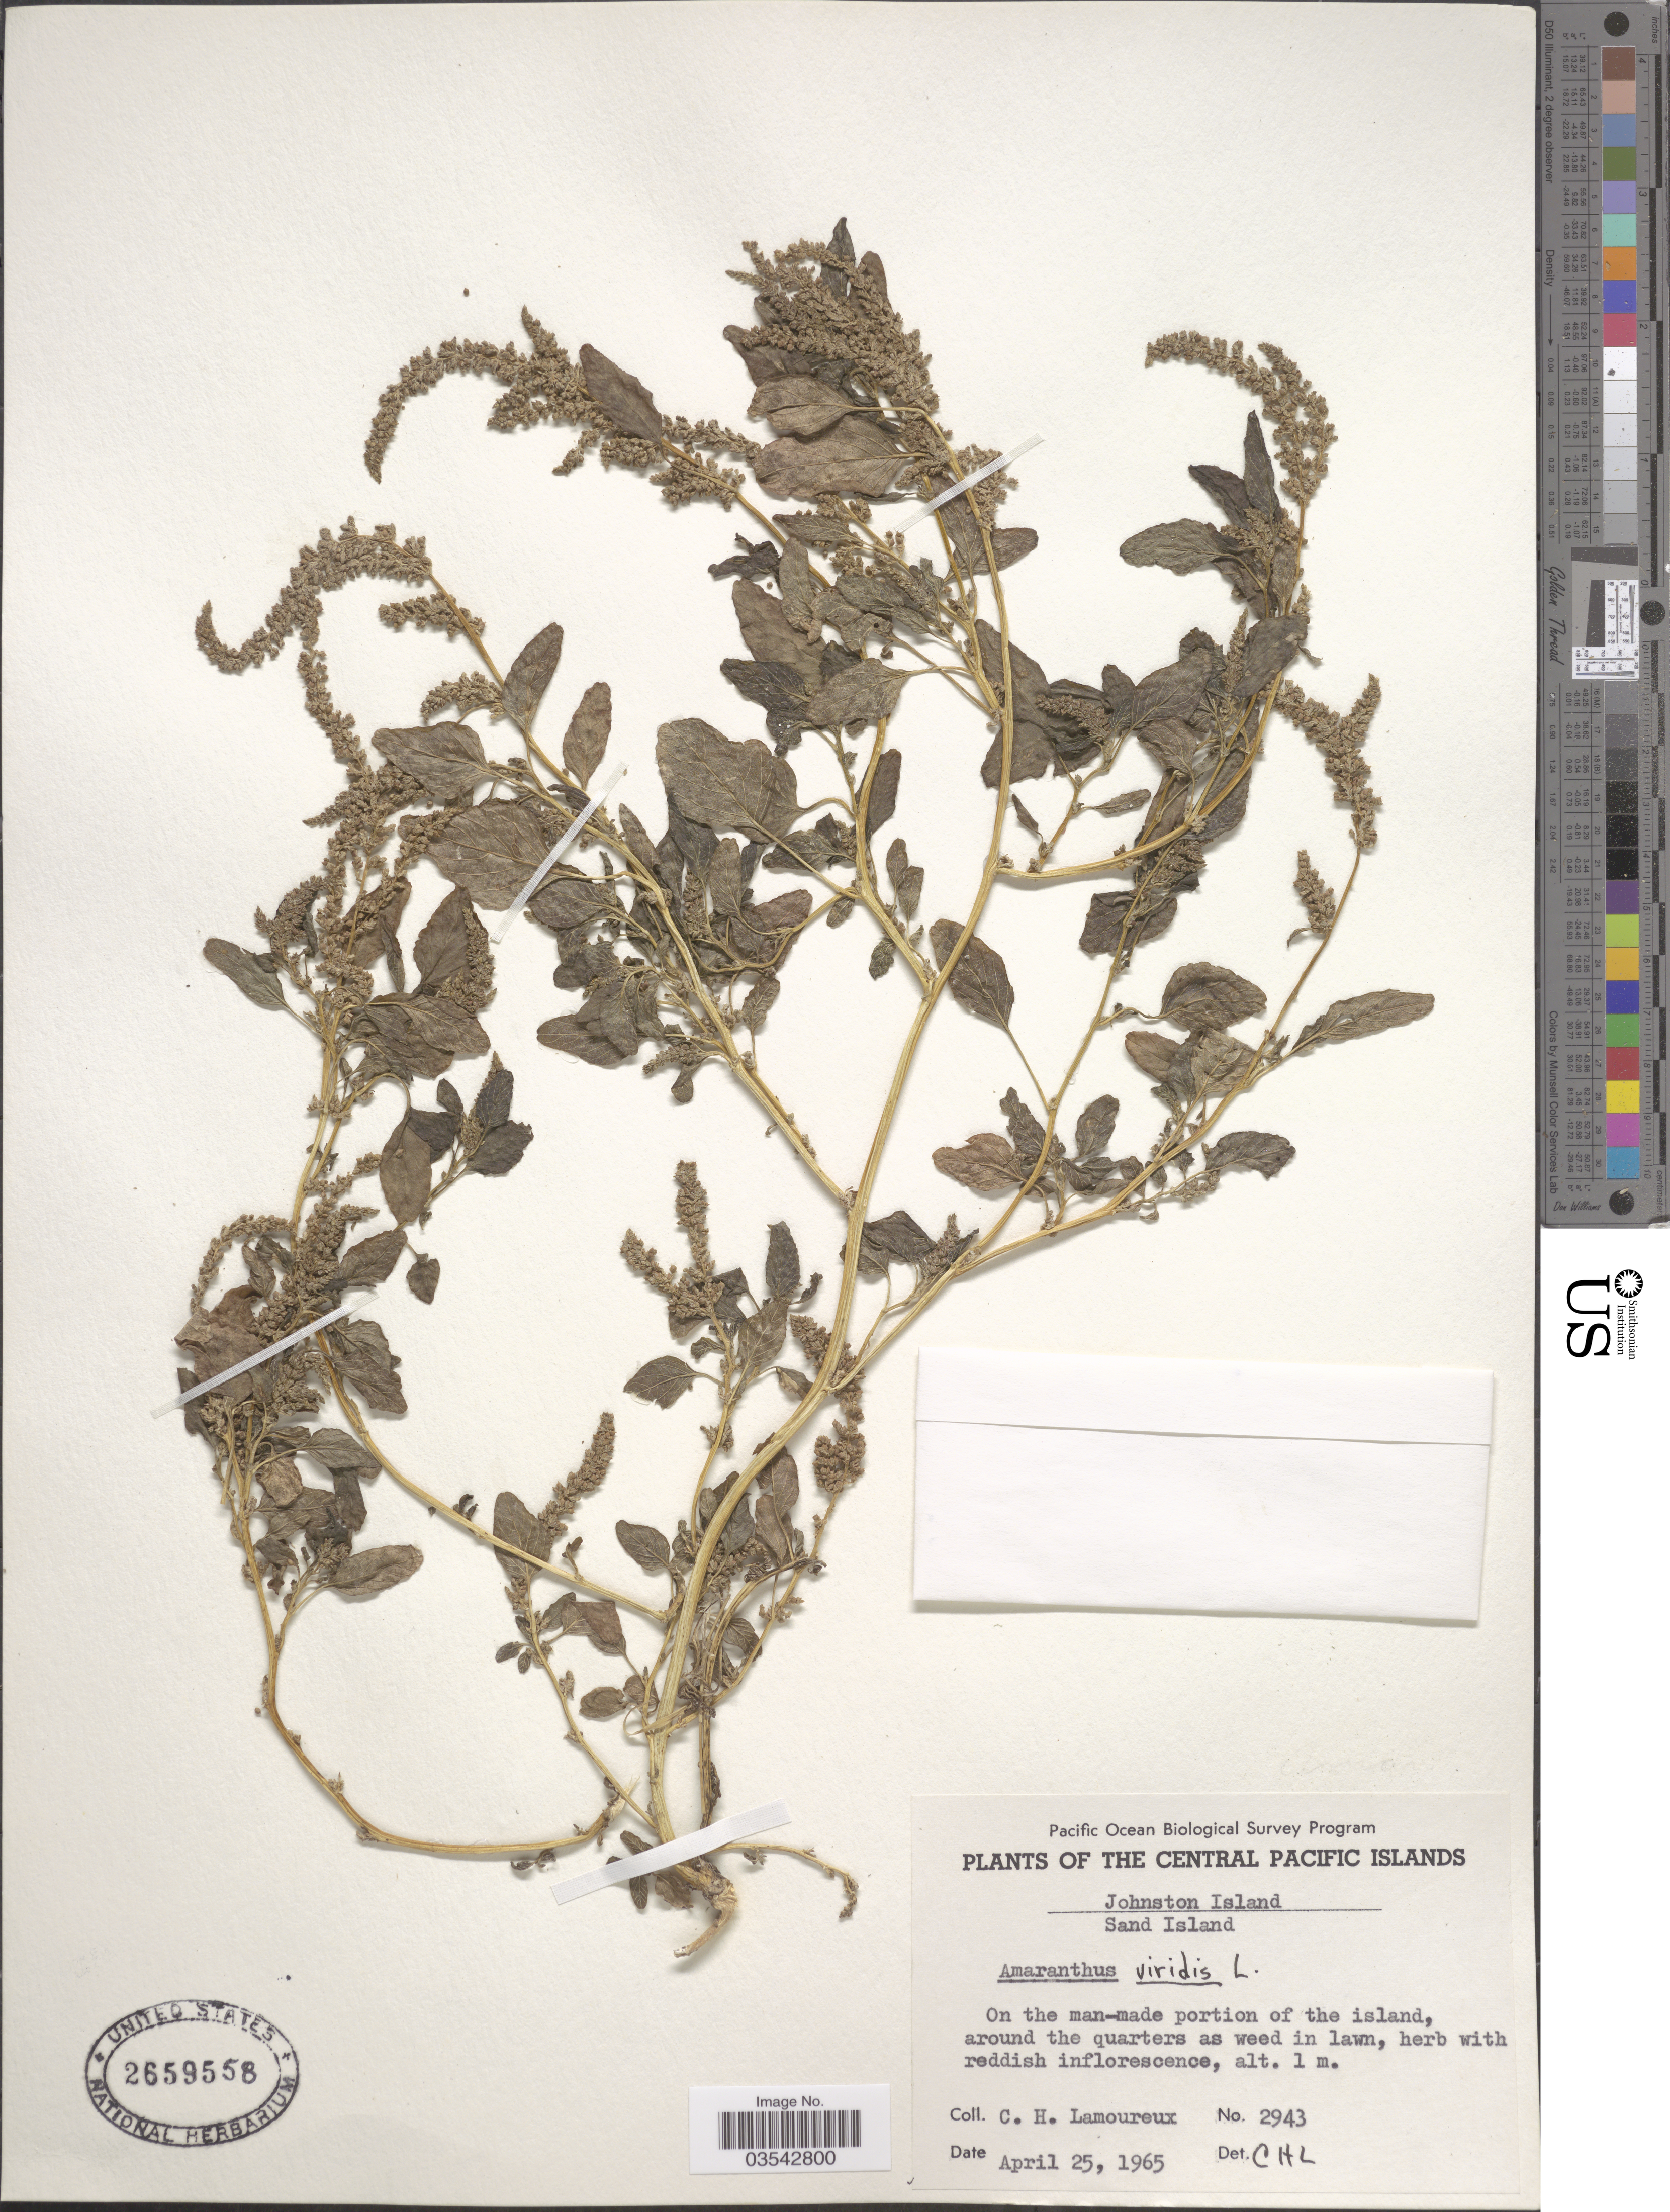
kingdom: Plantae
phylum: Tracheophyta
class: Magnoliopsida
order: Caryophyllales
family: Amaranthaceae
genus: Amaranthus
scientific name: Amaranthus viridis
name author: L.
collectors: C. H. Lamoureux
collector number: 2943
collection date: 1965-04-25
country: U.S. Administered Pacific Islands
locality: The Central Pacific Islands. Johnston Island. Sand Island. On the man-made portion of the island, around the quarters.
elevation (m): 1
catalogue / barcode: US 2659558